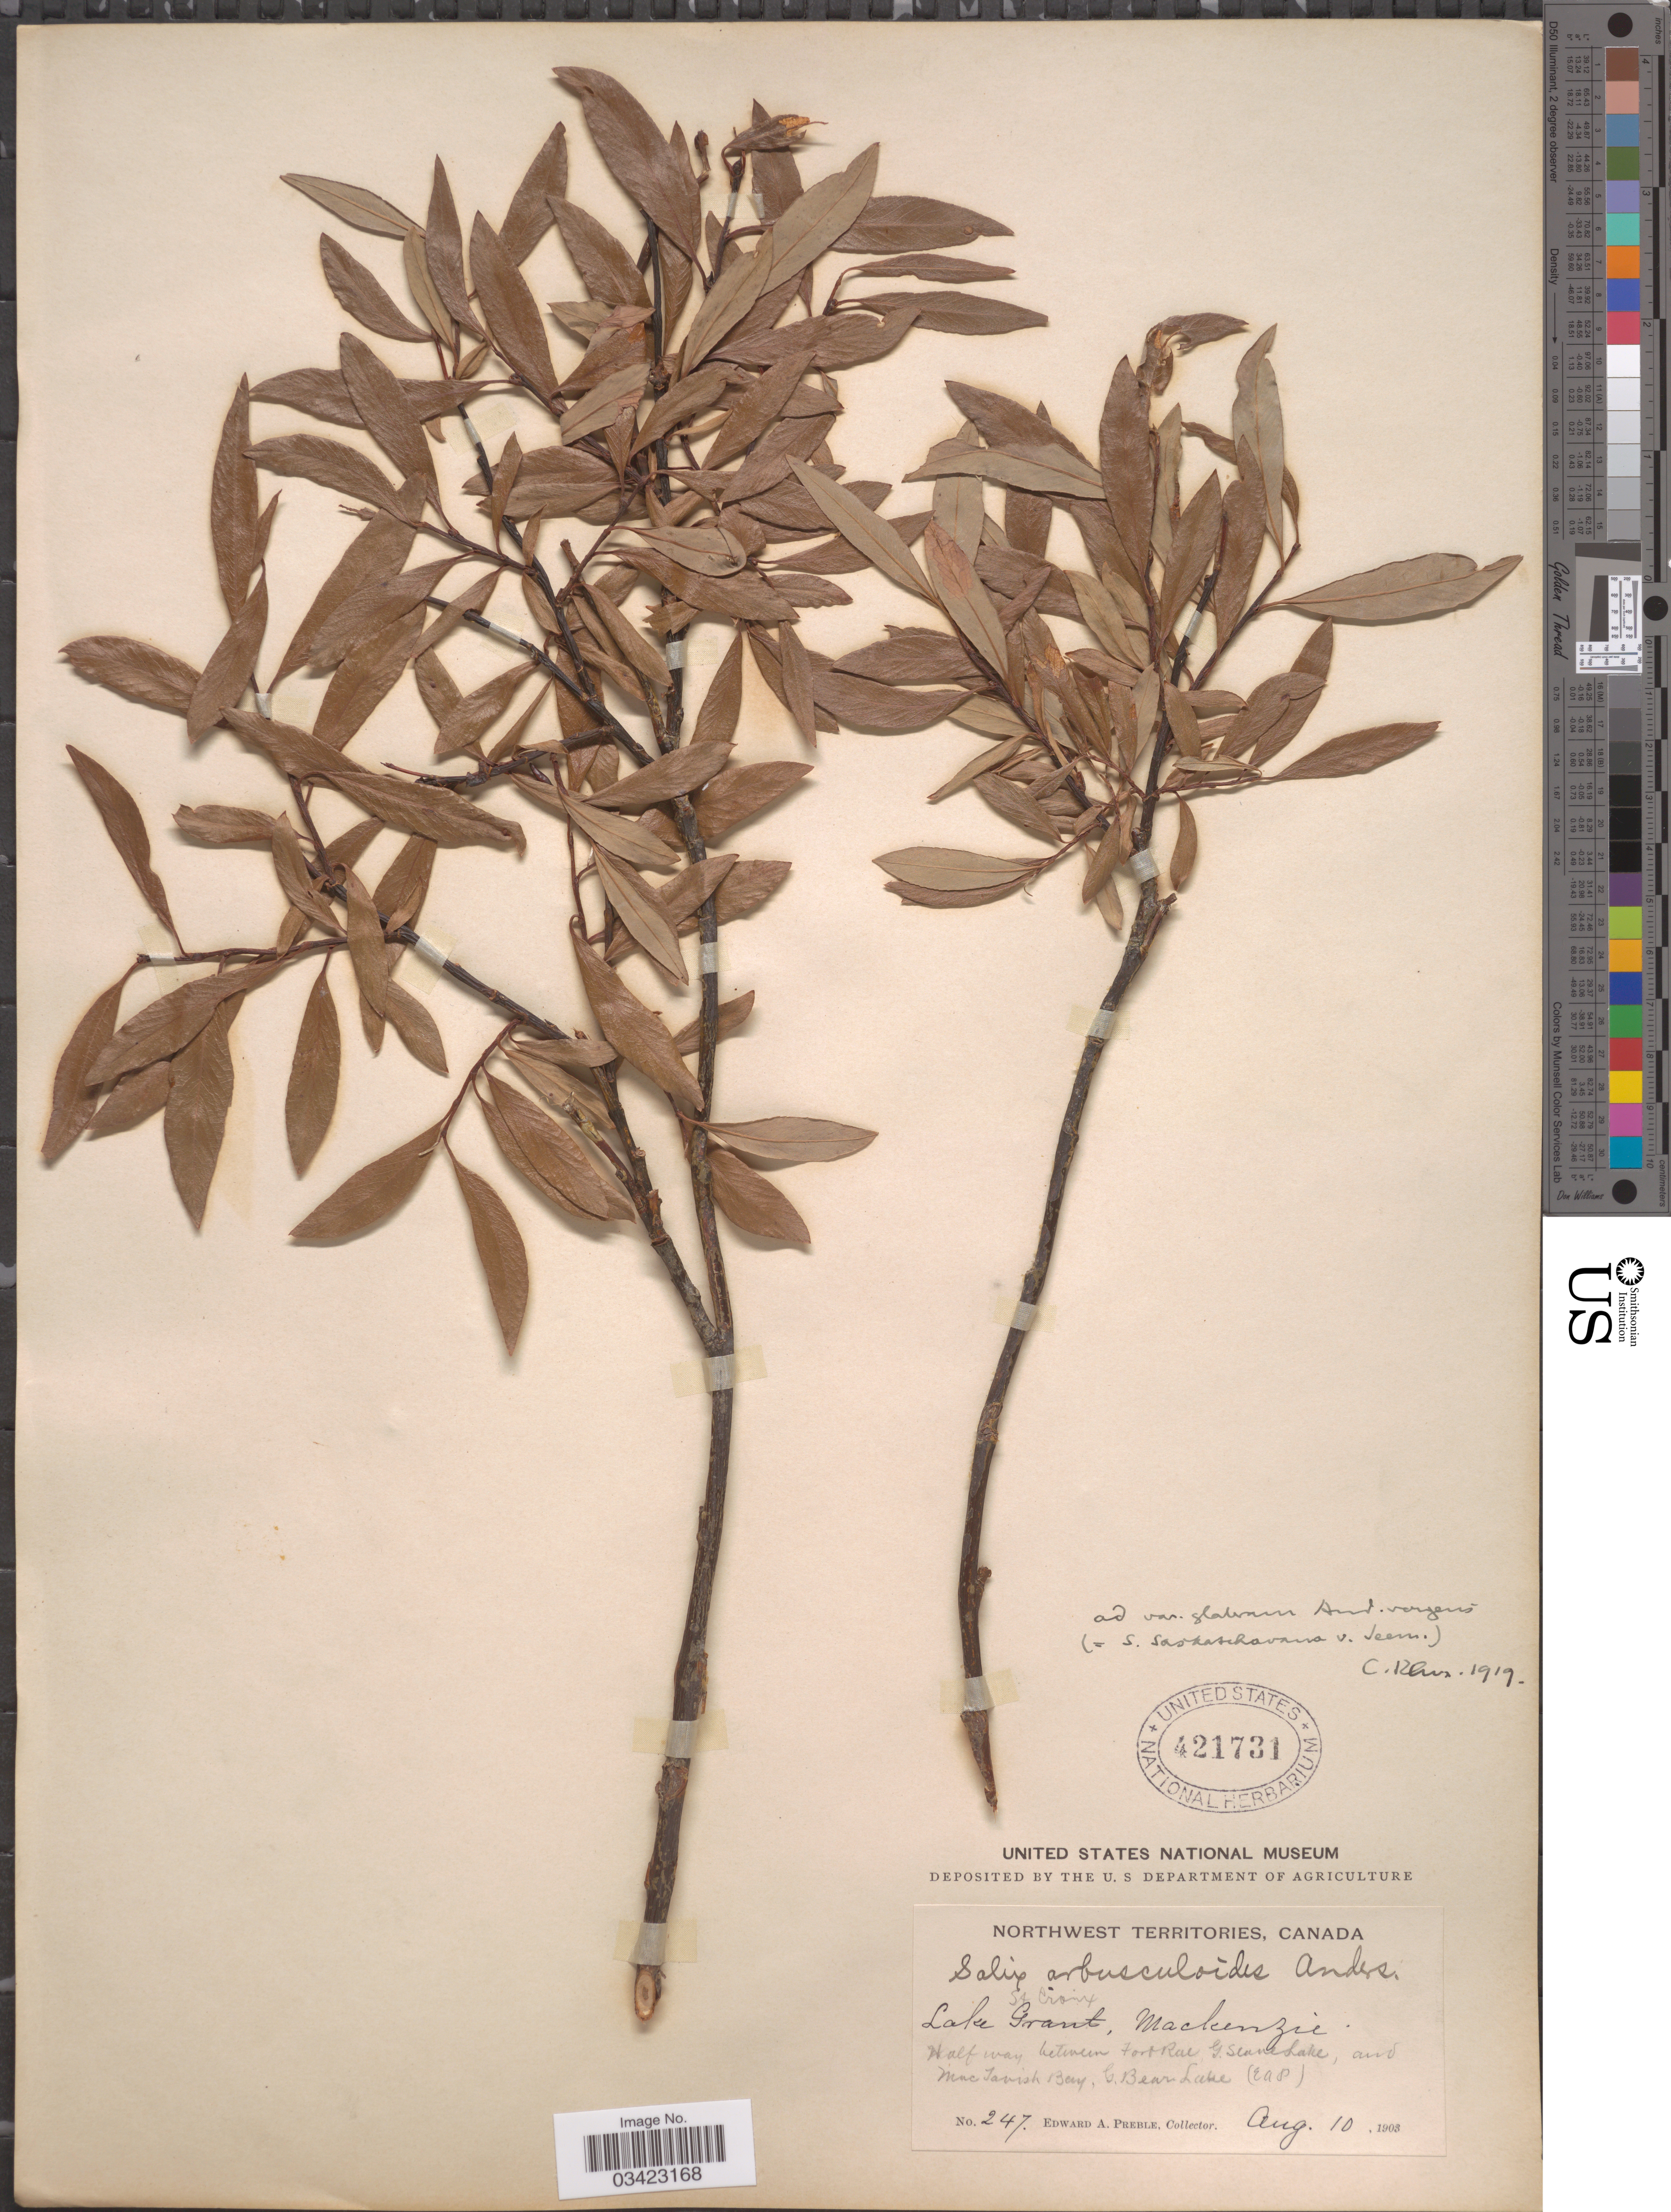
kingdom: Plantae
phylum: Tracheophyta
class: Magnoliopsida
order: Malpighiales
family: Salicaceae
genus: Salix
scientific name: Salix arbusculoides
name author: Andersson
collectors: E. Preble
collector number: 247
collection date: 1903-08-10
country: Canada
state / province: Northwest Territories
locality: Lake St. Croix, Mackenzie. Halfway, between Fort Rae, G. Slave Lake, and MacTavish Bay, G. Bear Lake (EAP).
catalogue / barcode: US 421731